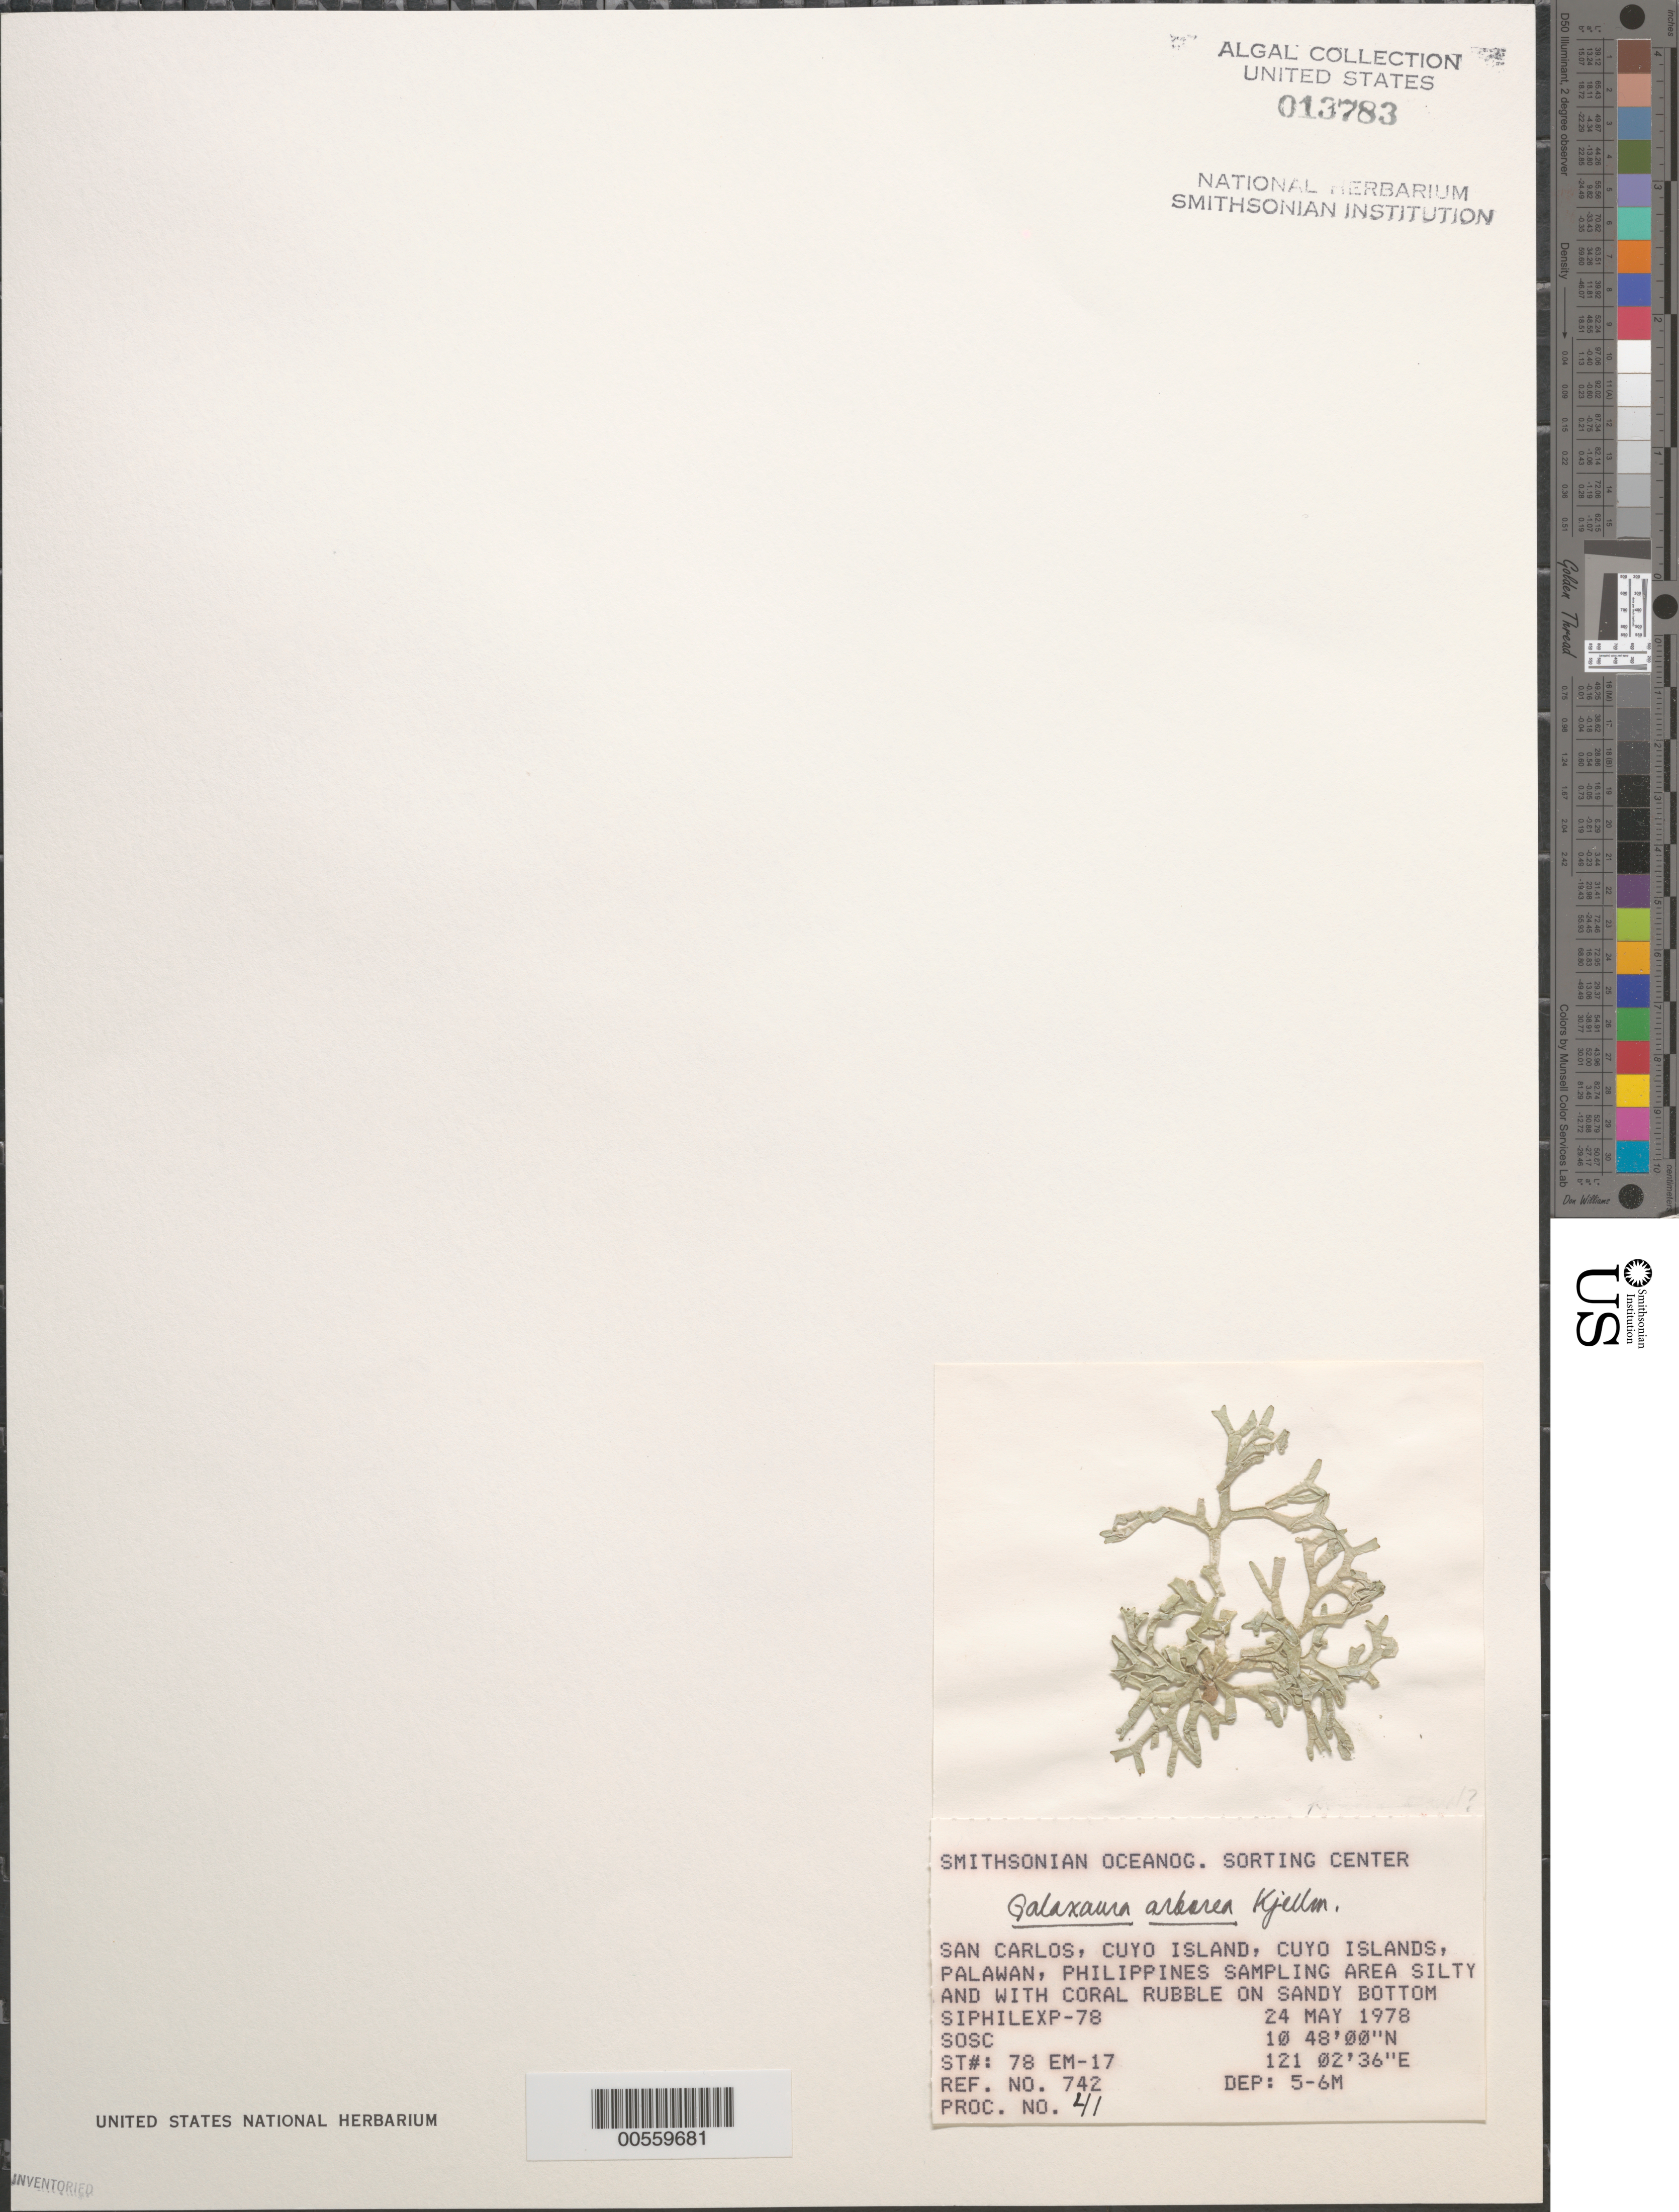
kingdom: Plantae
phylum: Rhodophyta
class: Florideophyceae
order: Nemaliales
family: Galaxauraceae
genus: Dichotomaria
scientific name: Dichotomaria spathulata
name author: (Kjellm.) A. Kurihara & Huisman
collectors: SOSC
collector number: Station 78 Em-17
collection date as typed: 24 May 1978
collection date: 1978-05-24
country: Philippines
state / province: Mimaropa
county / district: Palawan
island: Cuyo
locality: San Carlos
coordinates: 10 48' 00" N, 121 02' 36" E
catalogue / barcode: US 13783